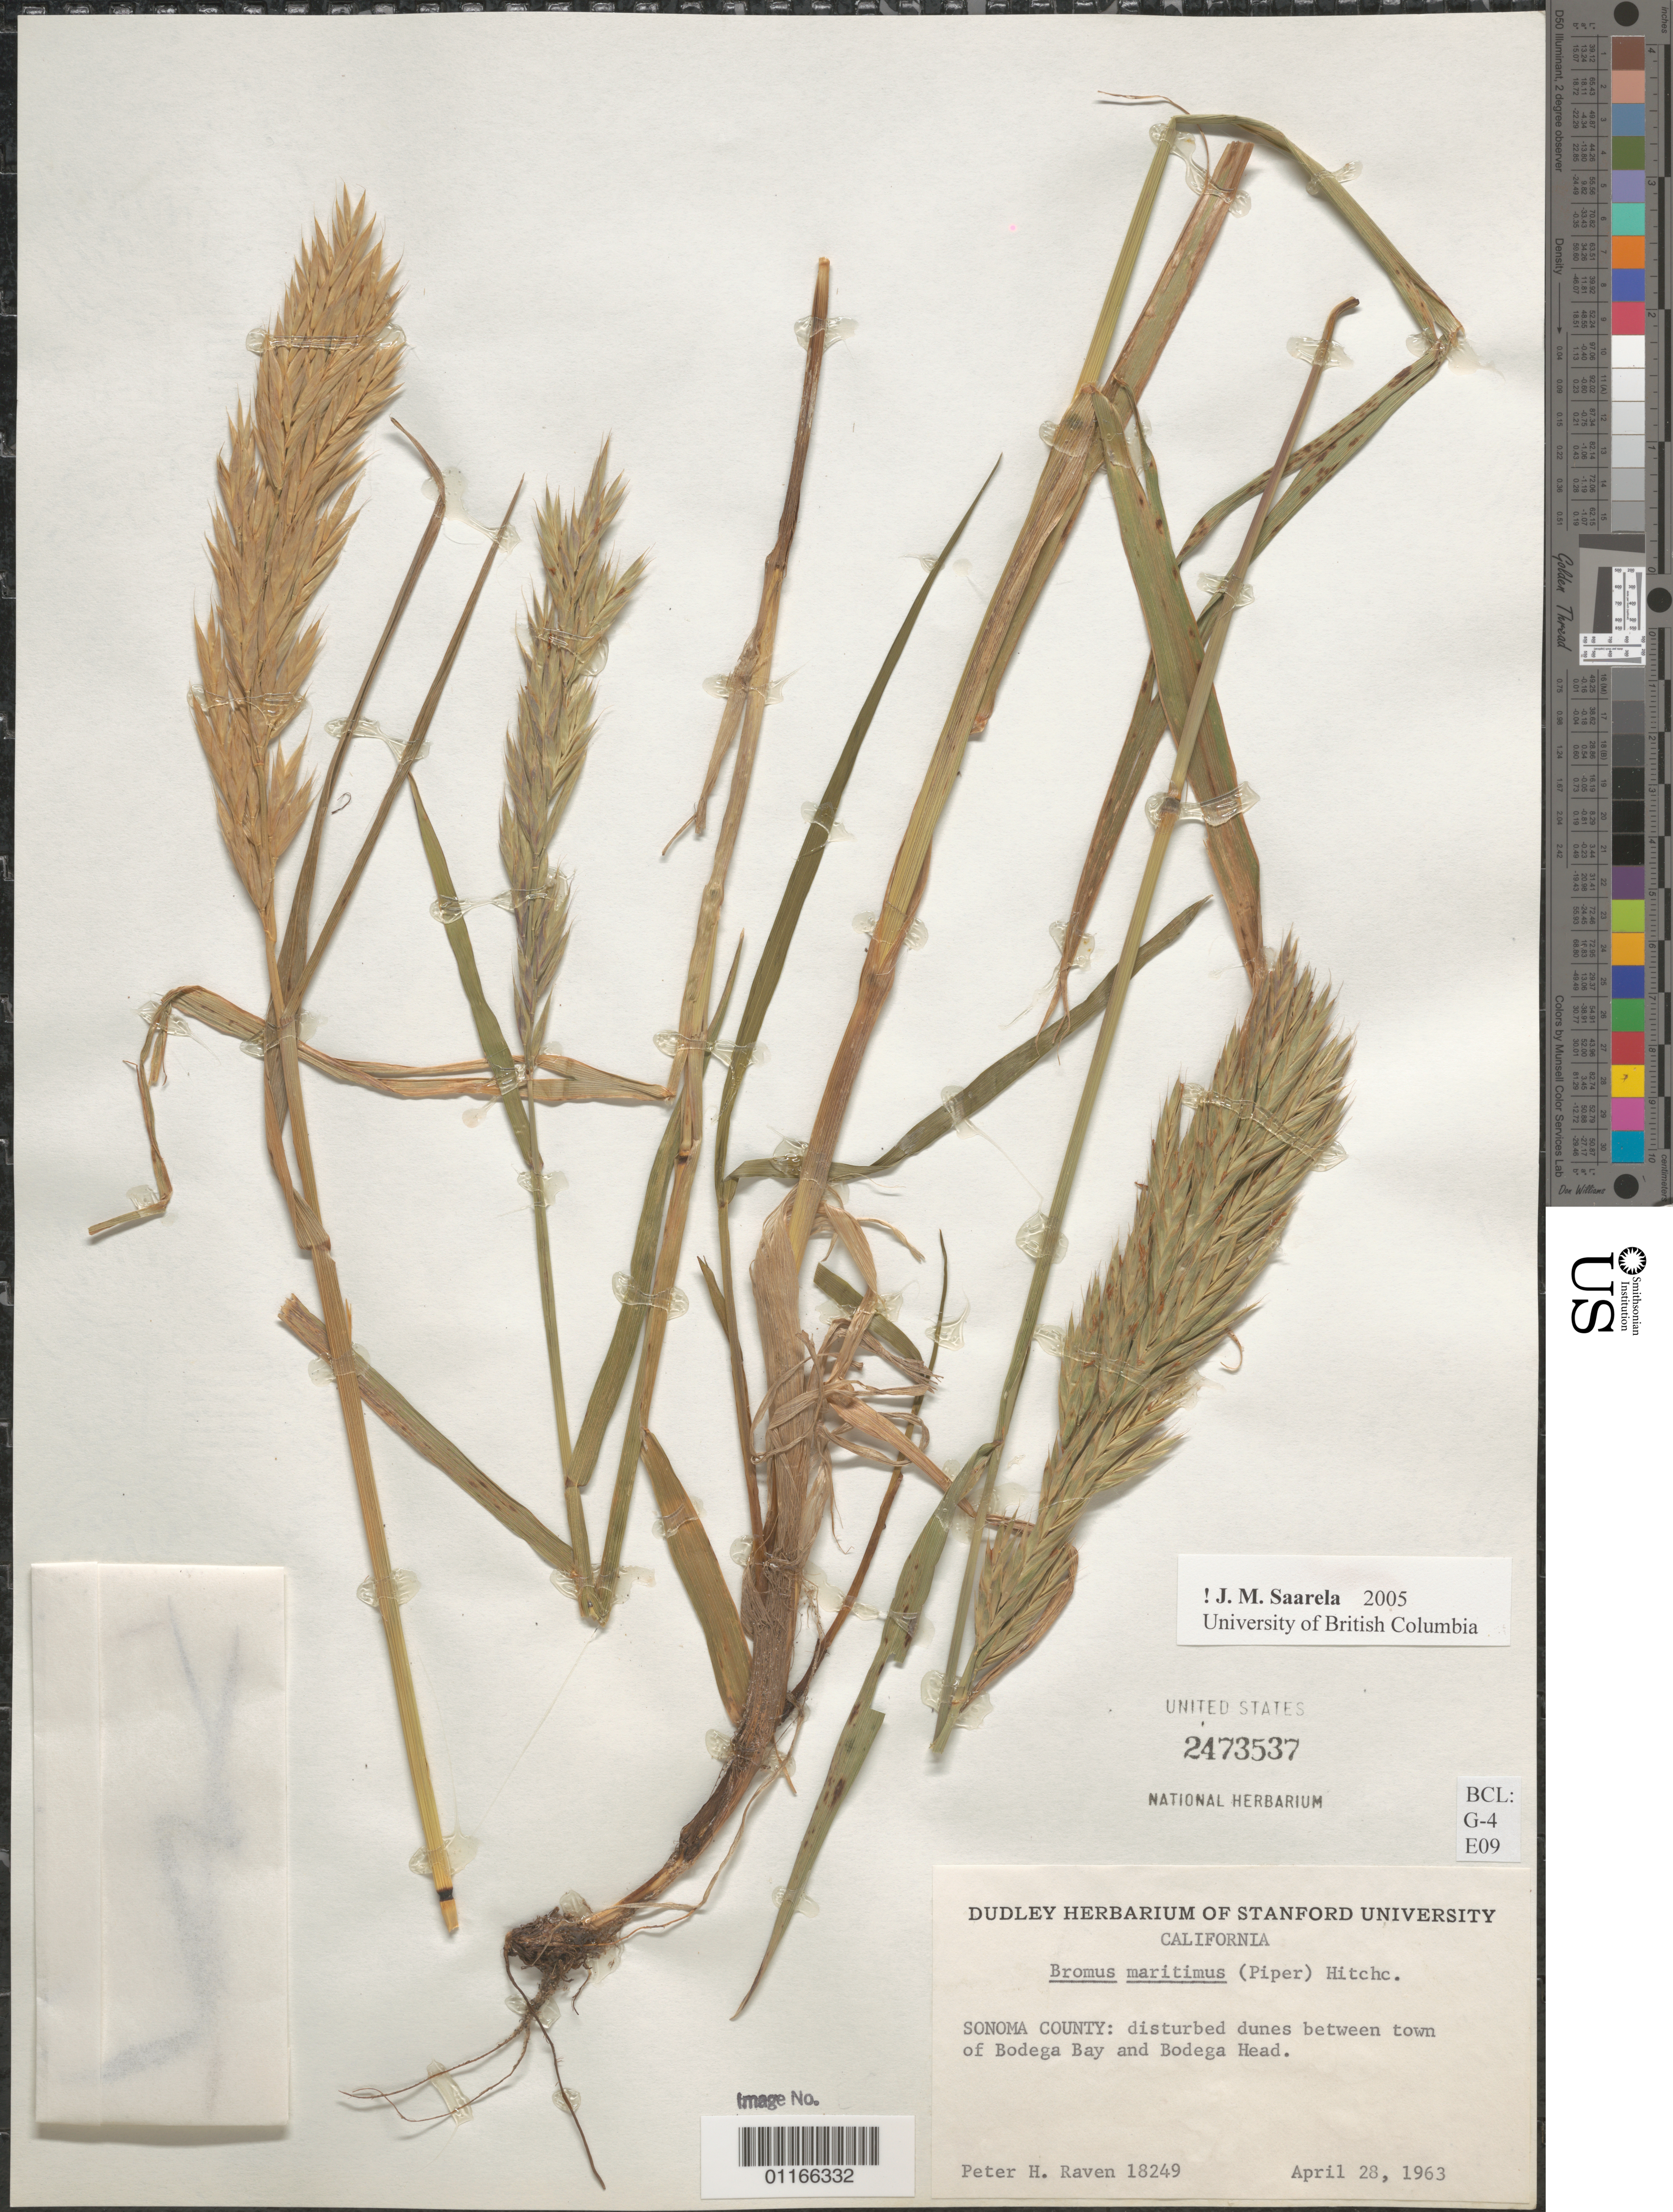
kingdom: Plantae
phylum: Tracheophyta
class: Liliopsida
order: Poales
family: Poaceae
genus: Bromus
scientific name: Bromus maritimus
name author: (Piper) Hitchc.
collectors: P. Raven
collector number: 18249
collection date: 1963-04-28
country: United States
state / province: California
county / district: Sonoma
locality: Between town of Bodega Bay and Bodega Head.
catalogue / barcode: US 2473537